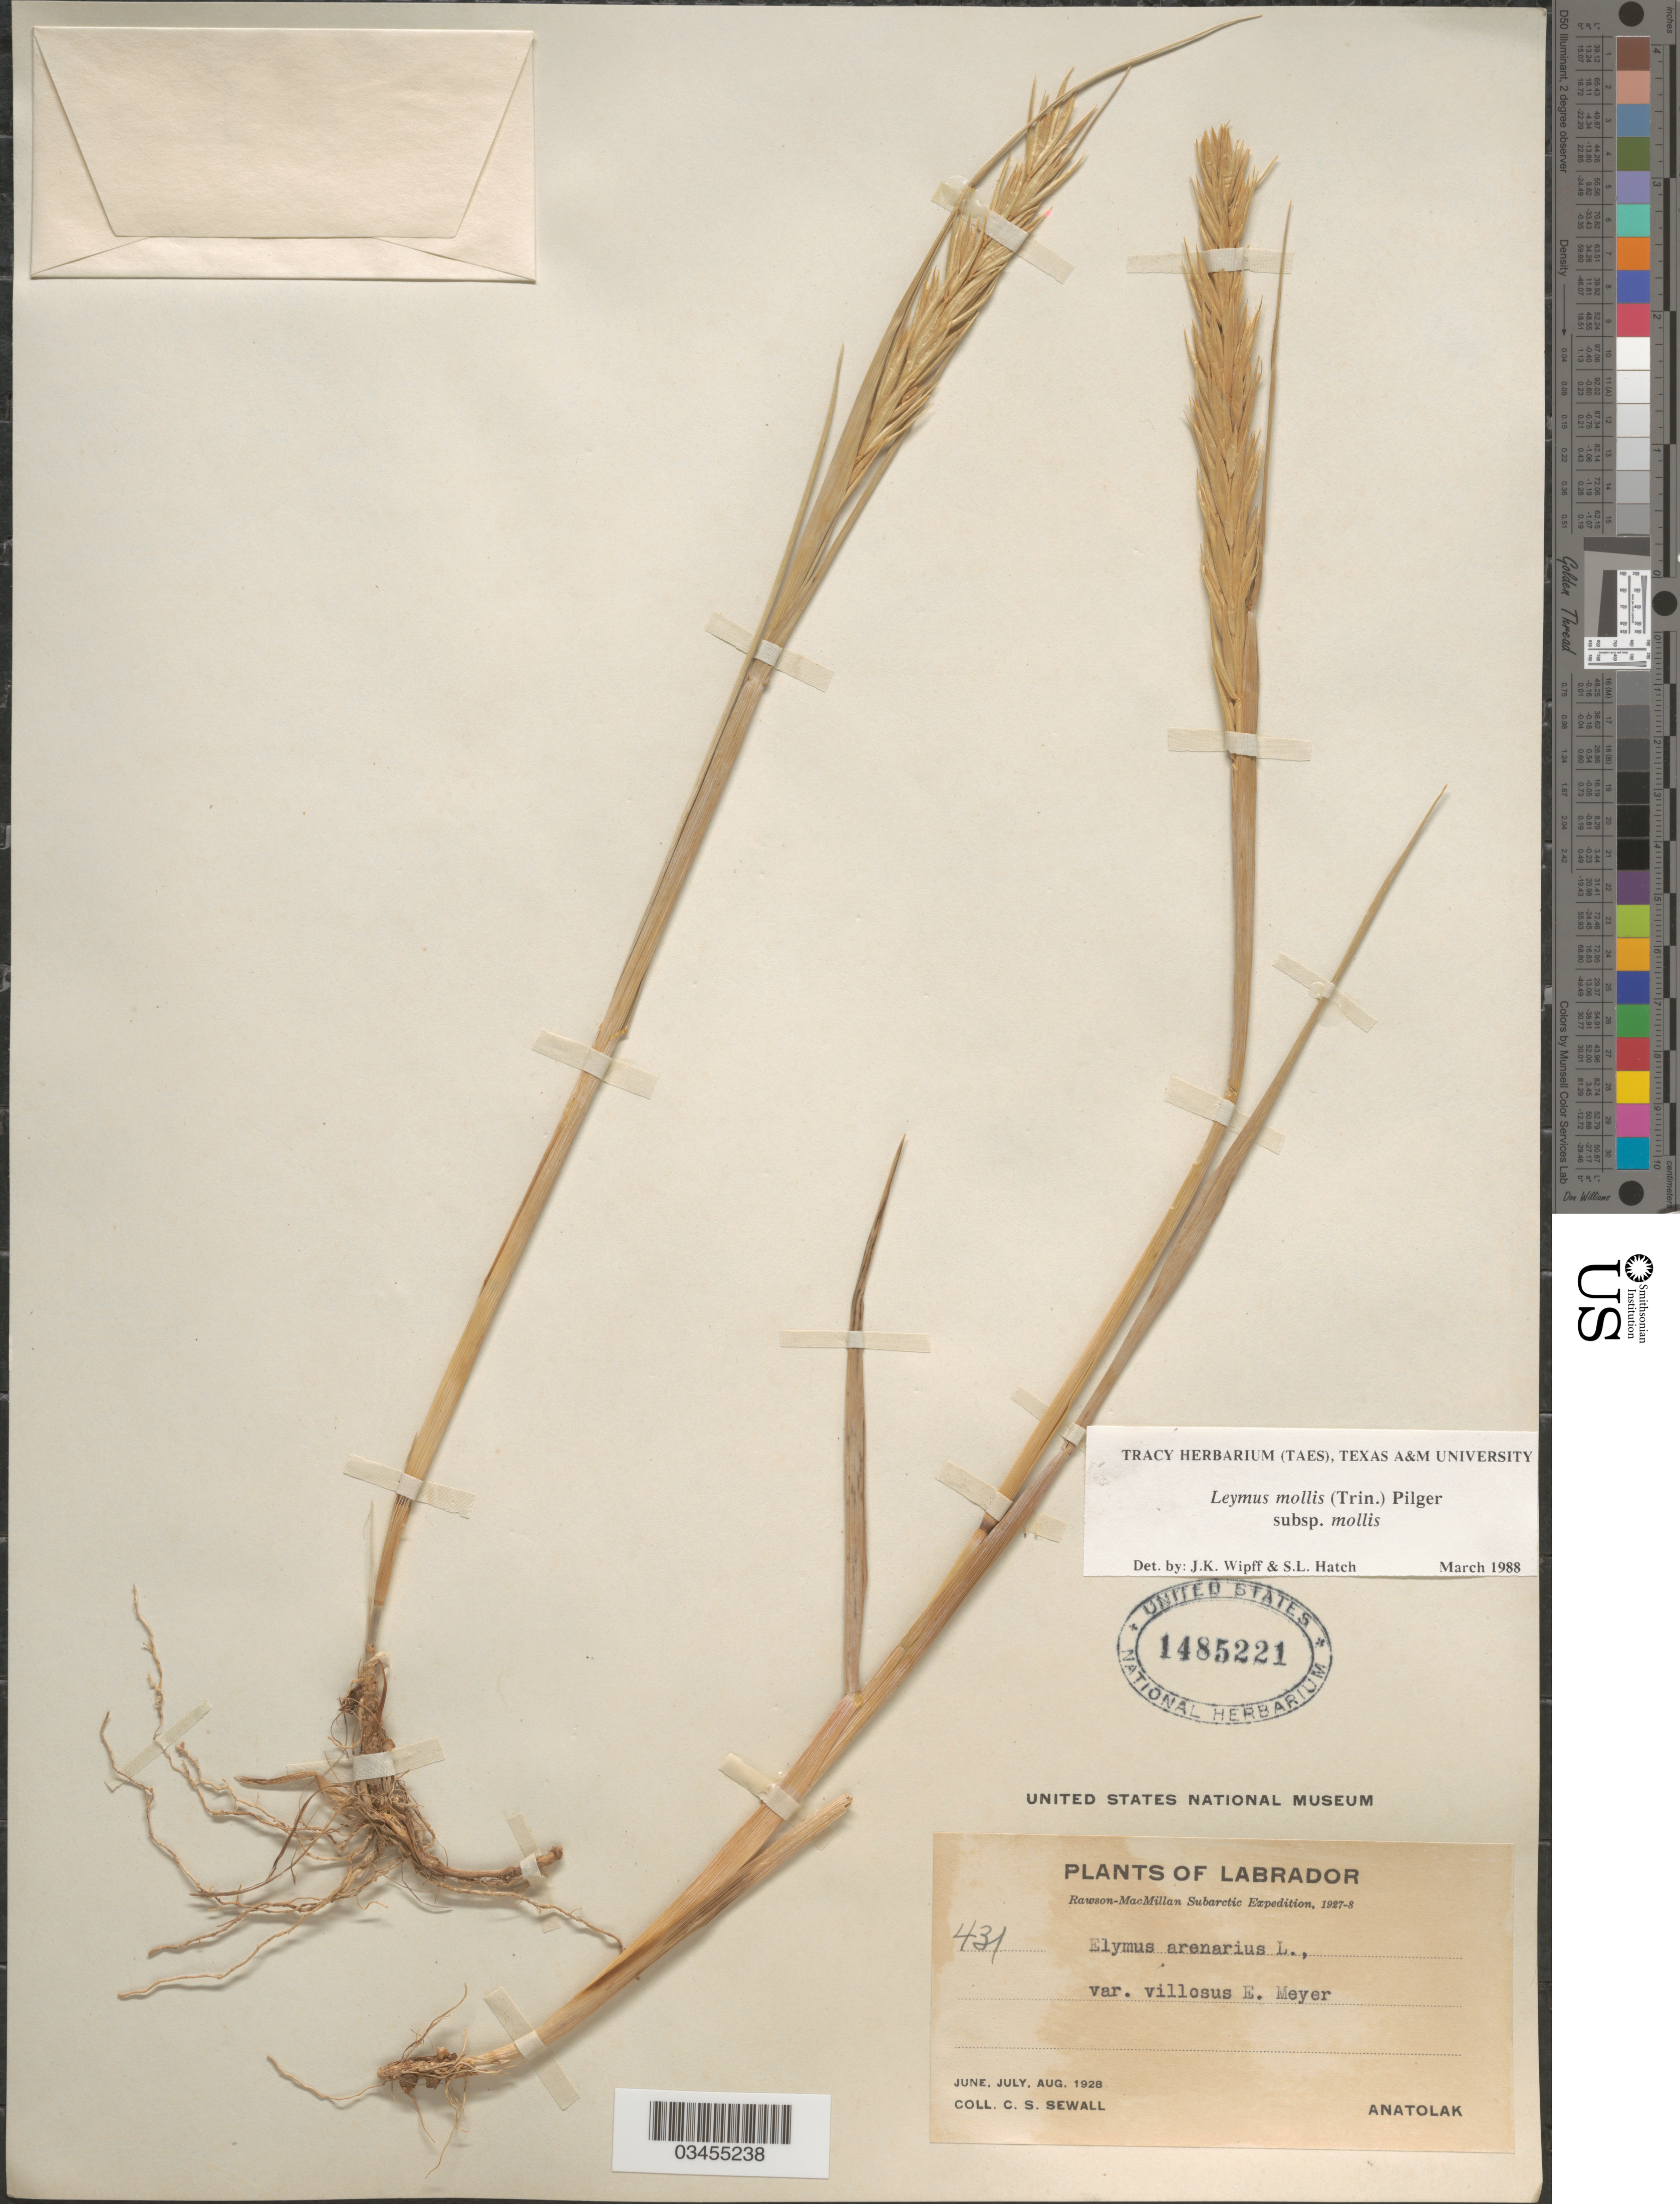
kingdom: Plantae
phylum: Tracheophyta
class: Liliopsida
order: Poales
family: Poaceae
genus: Leymus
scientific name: Leymus mollis subsp. mollis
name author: (Trin.) Pilg.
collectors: C. Sewall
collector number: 431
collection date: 1928-06/1928-08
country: Canada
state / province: Newfoundland and Labrador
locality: Labrador. Rawson-MacMillan Subarctic Expedition, 1927-8. Anatolak.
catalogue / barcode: US 1485221